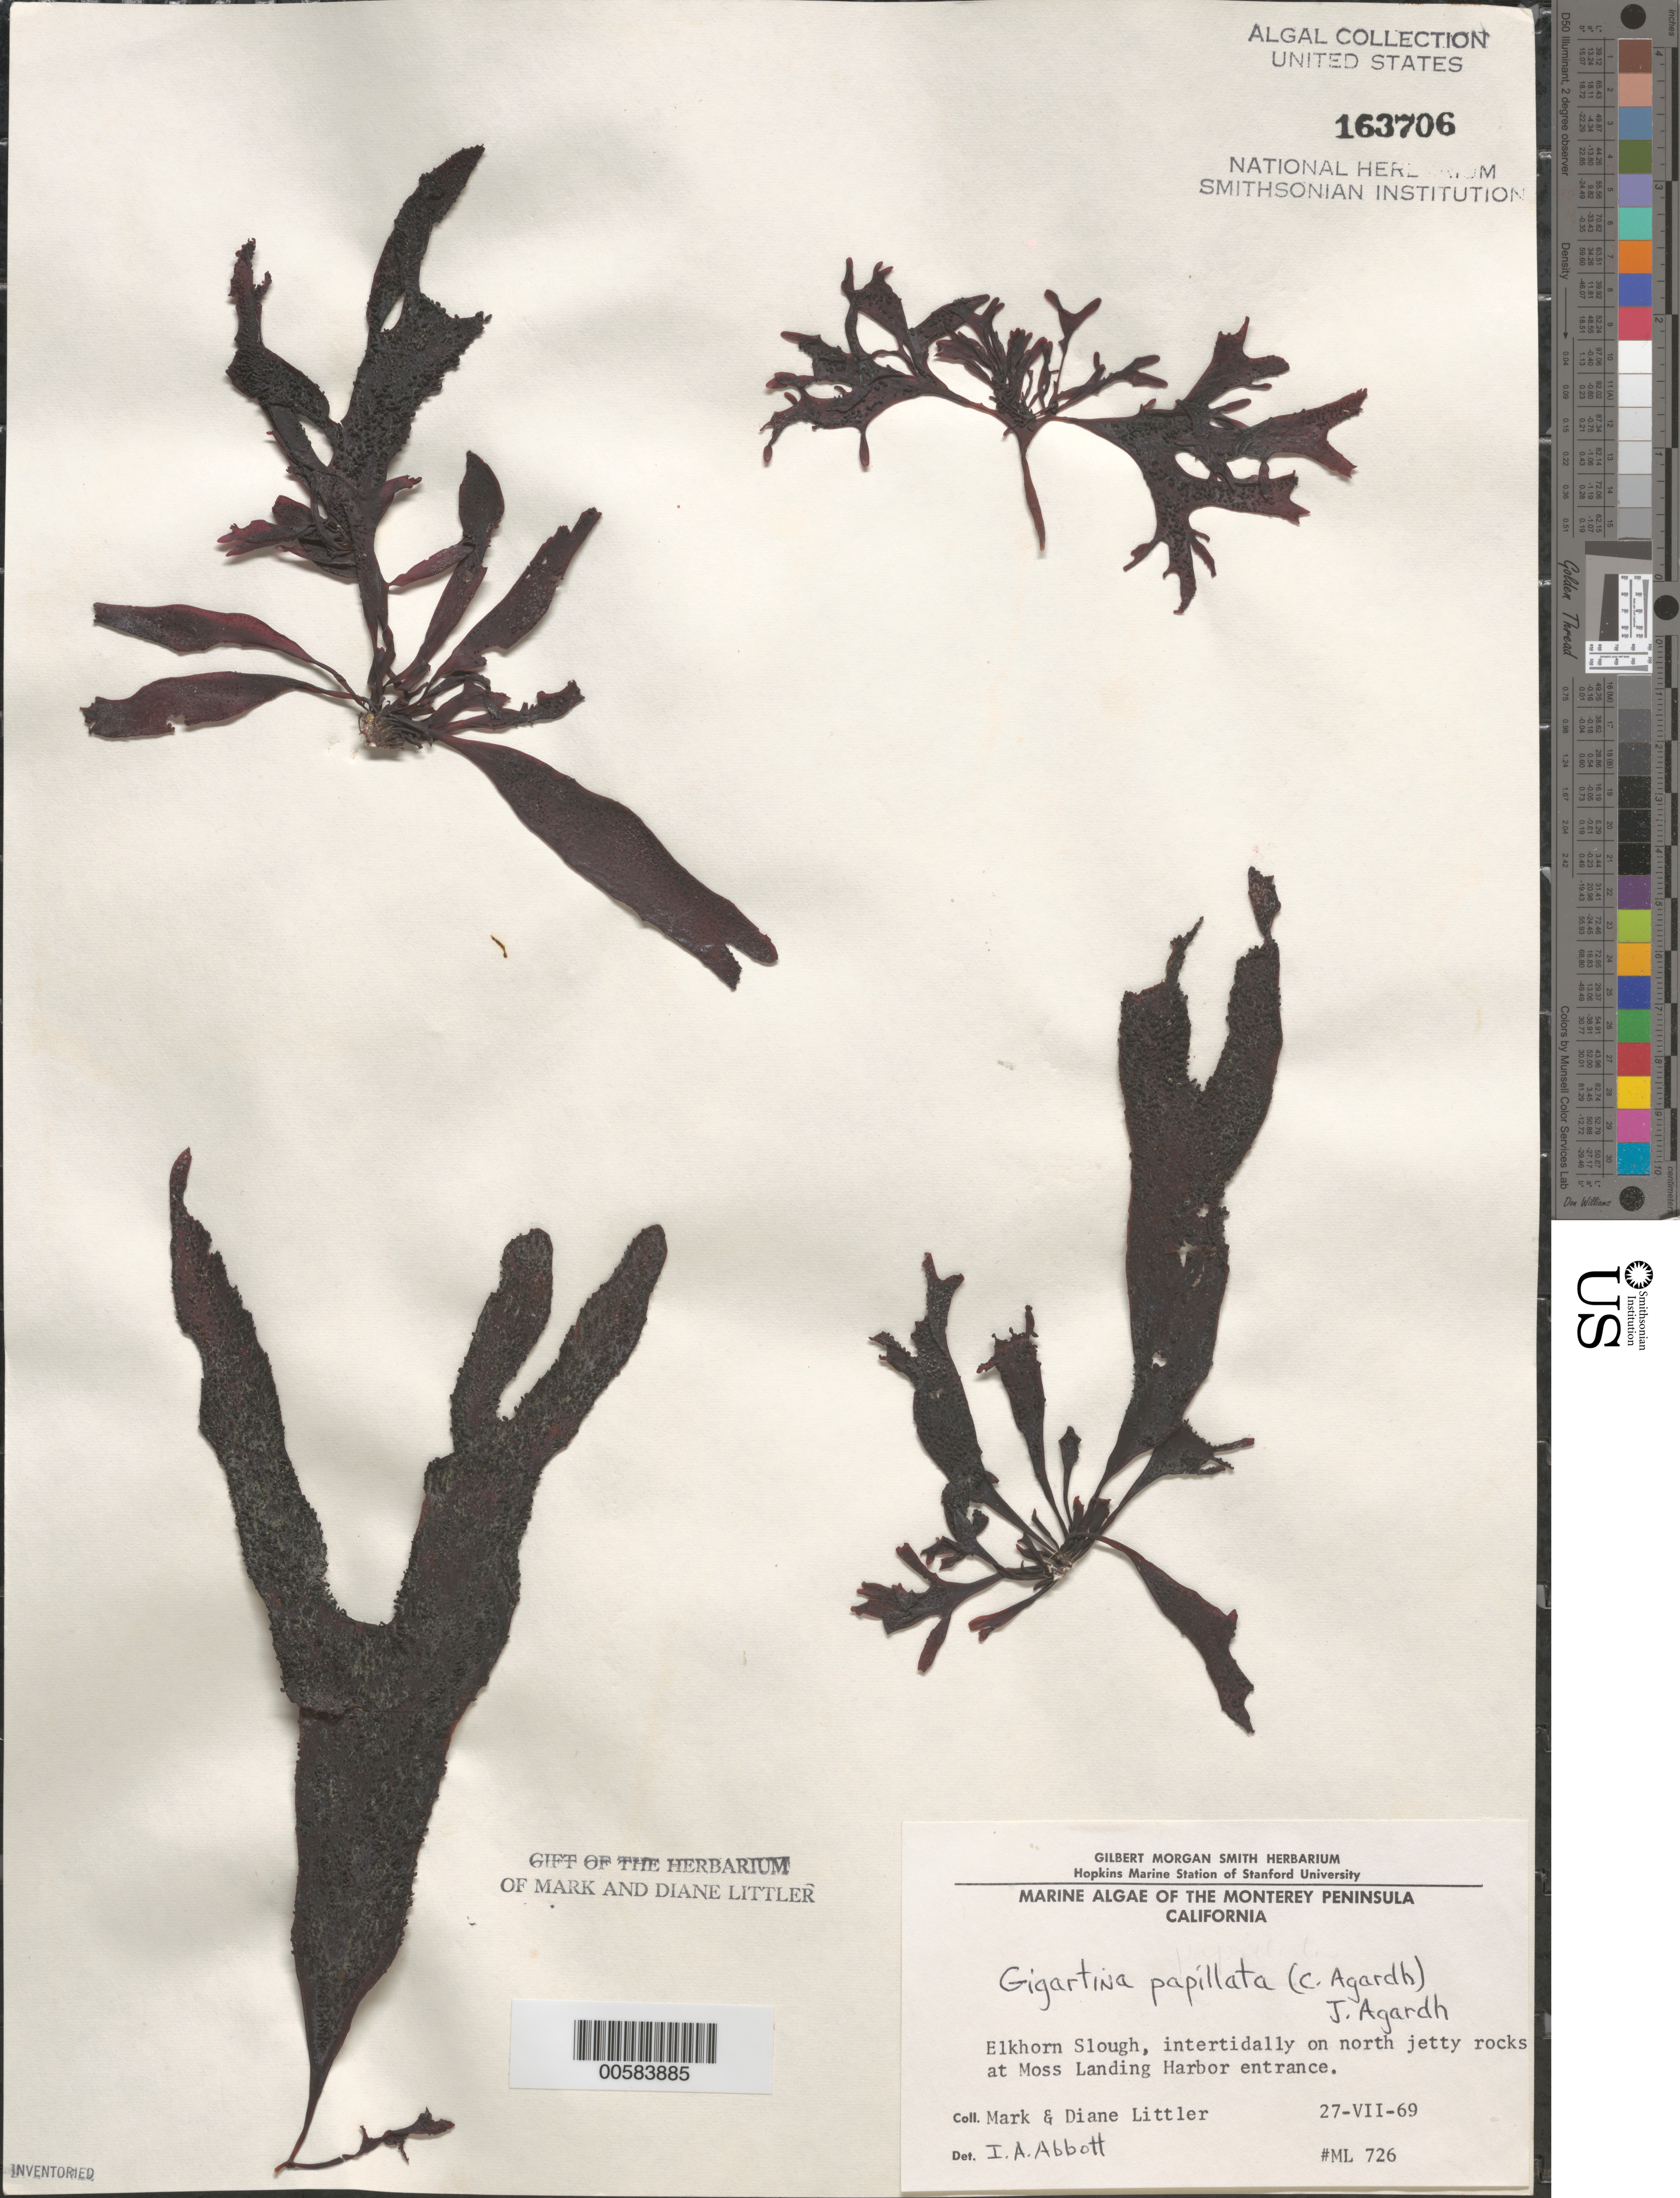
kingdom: Plantae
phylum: Rhodophyta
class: Florideophyceae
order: Gigartinales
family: Phyllophoraceae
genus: Mastocarpus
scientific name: Mastocarpus papillatus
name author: (C. Agardh) Kütz.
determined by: Algae name updating Project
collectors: M. M. Littler & D. S. Littler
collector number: ML 726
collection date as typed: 27 Jul 1969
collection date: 1969-07-27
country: United States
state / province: California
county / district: Monterey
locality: Elkhorn Slough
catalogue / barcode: US 163706